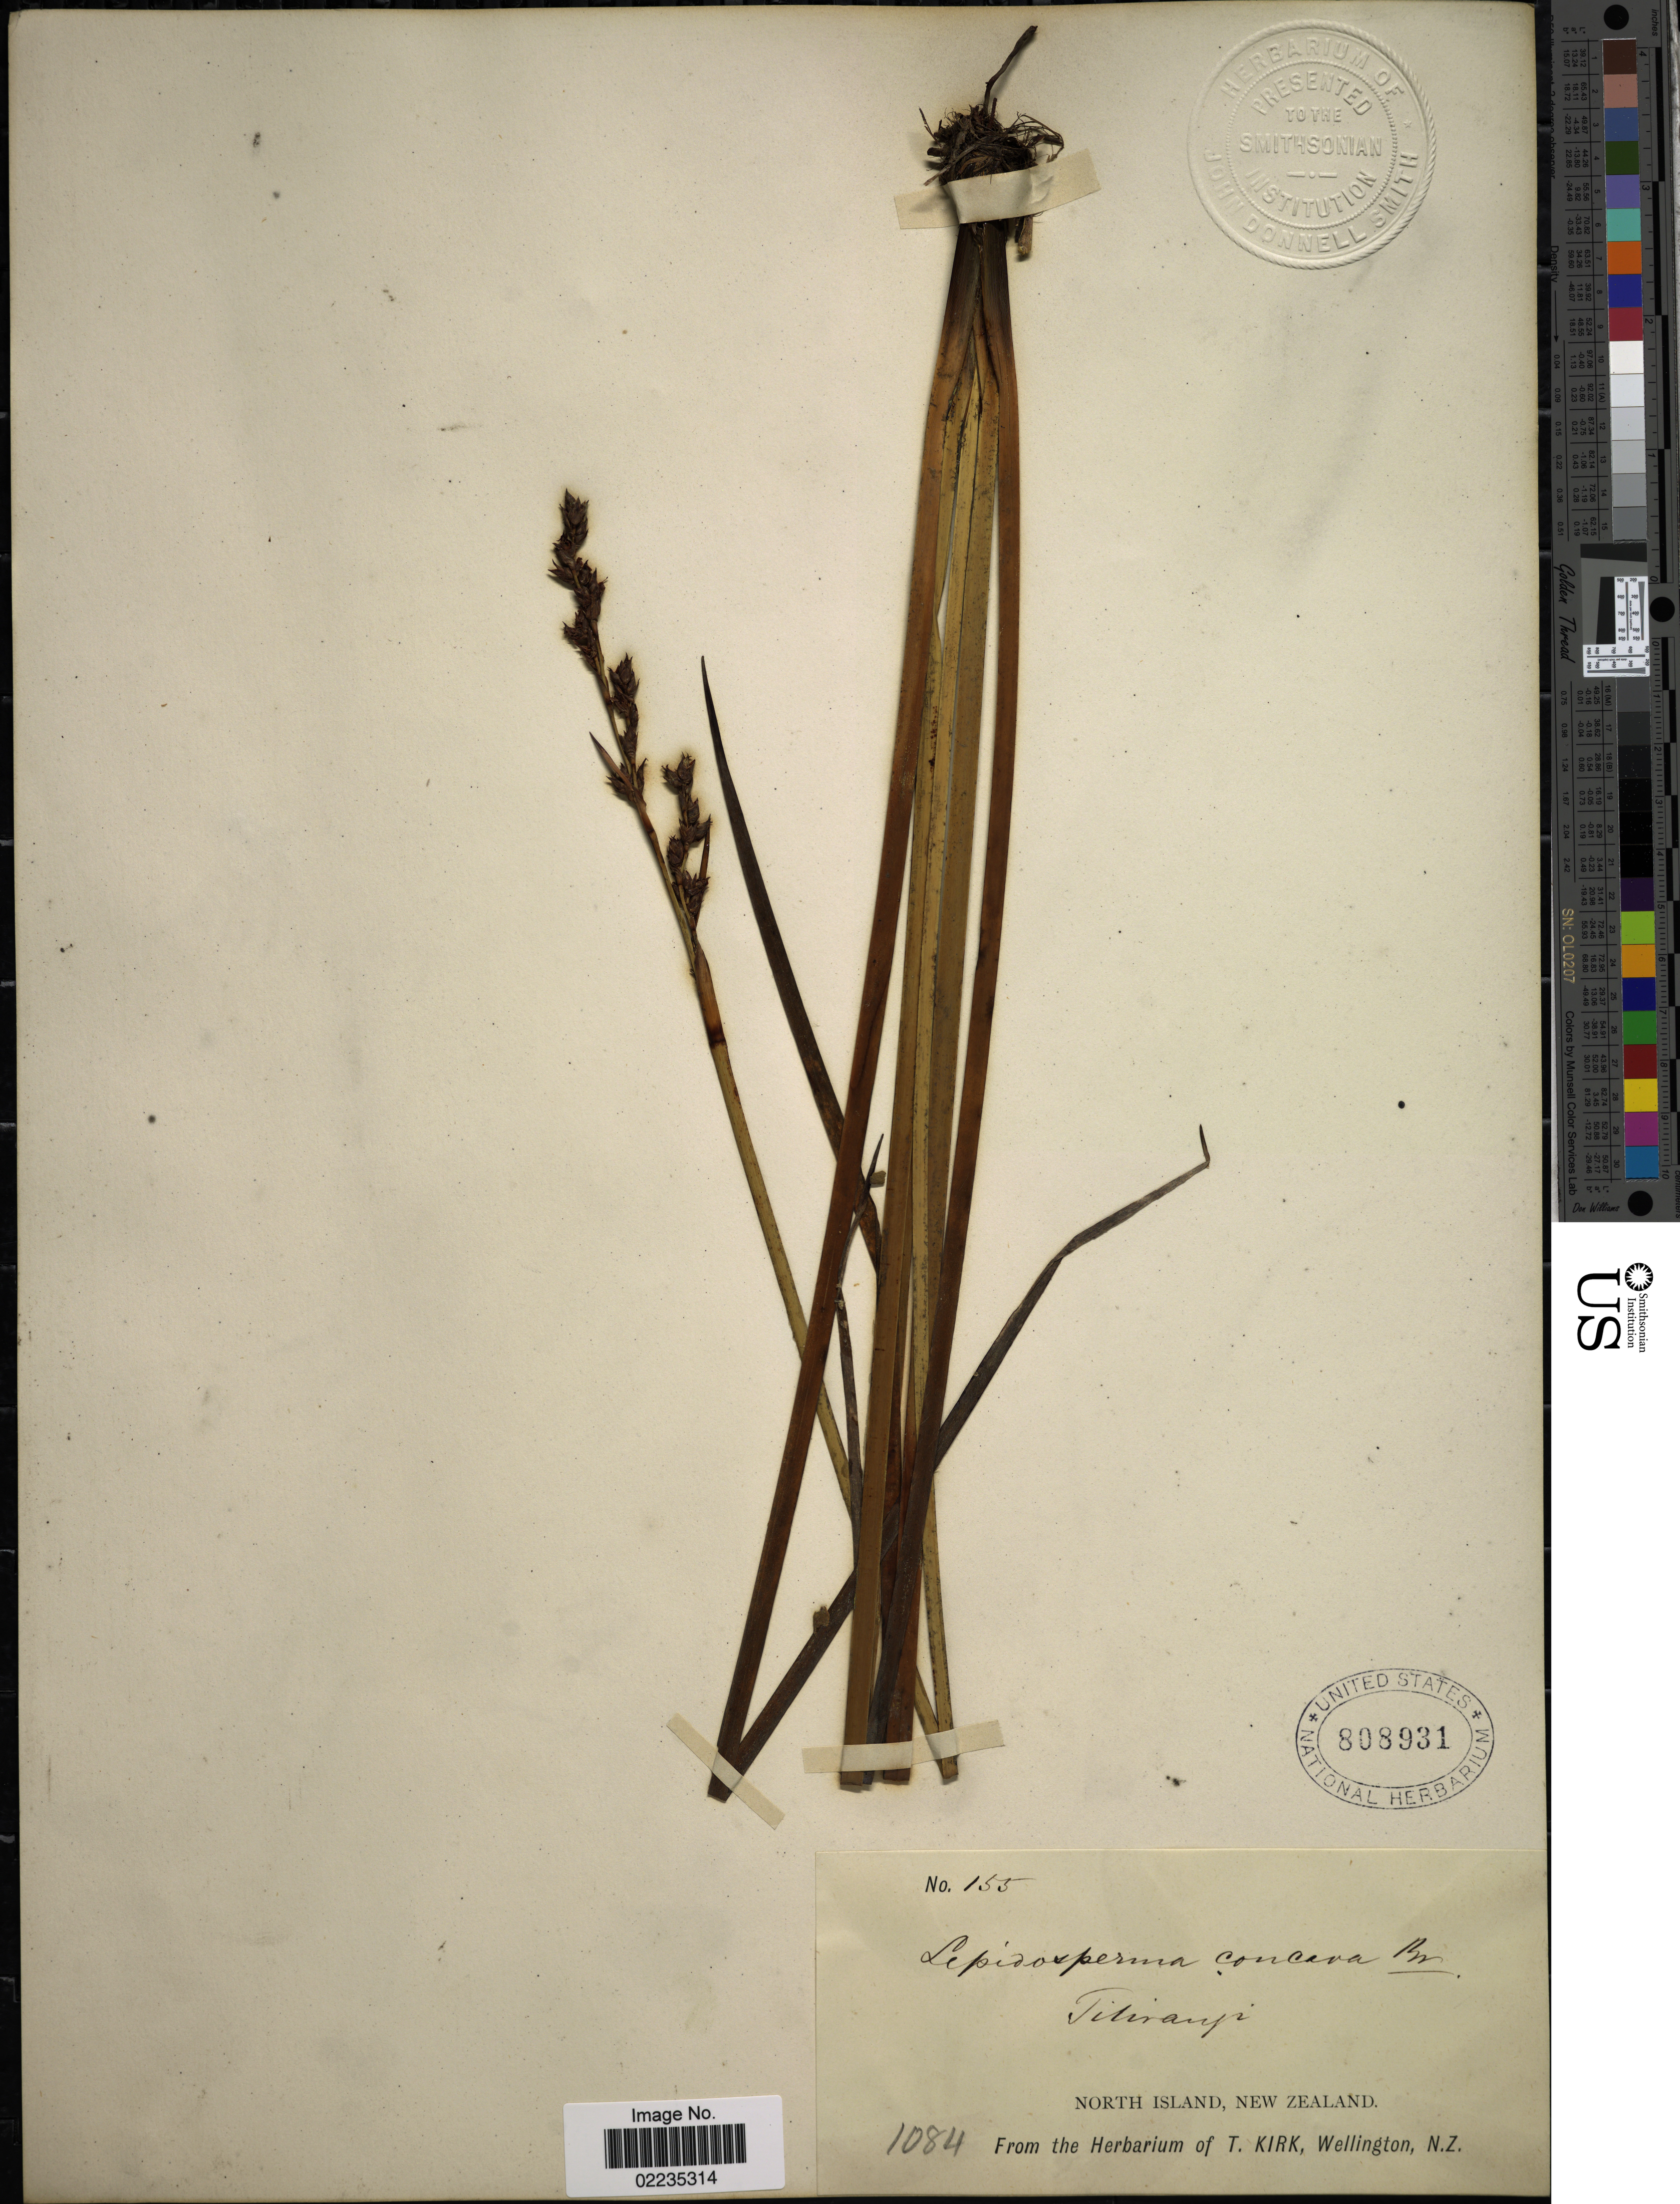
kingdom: Plantae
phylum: Tracheophyta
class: Liliopsida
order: Poales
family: Cyperaceae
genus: Lepidosperma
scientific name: Lepidosperma laterale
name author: R. Br.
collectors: ex Herb. T. Kirk, Wellington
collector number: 155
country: New Zealand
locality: North Island, New Zealand, Titiranji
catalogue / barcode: US 808931